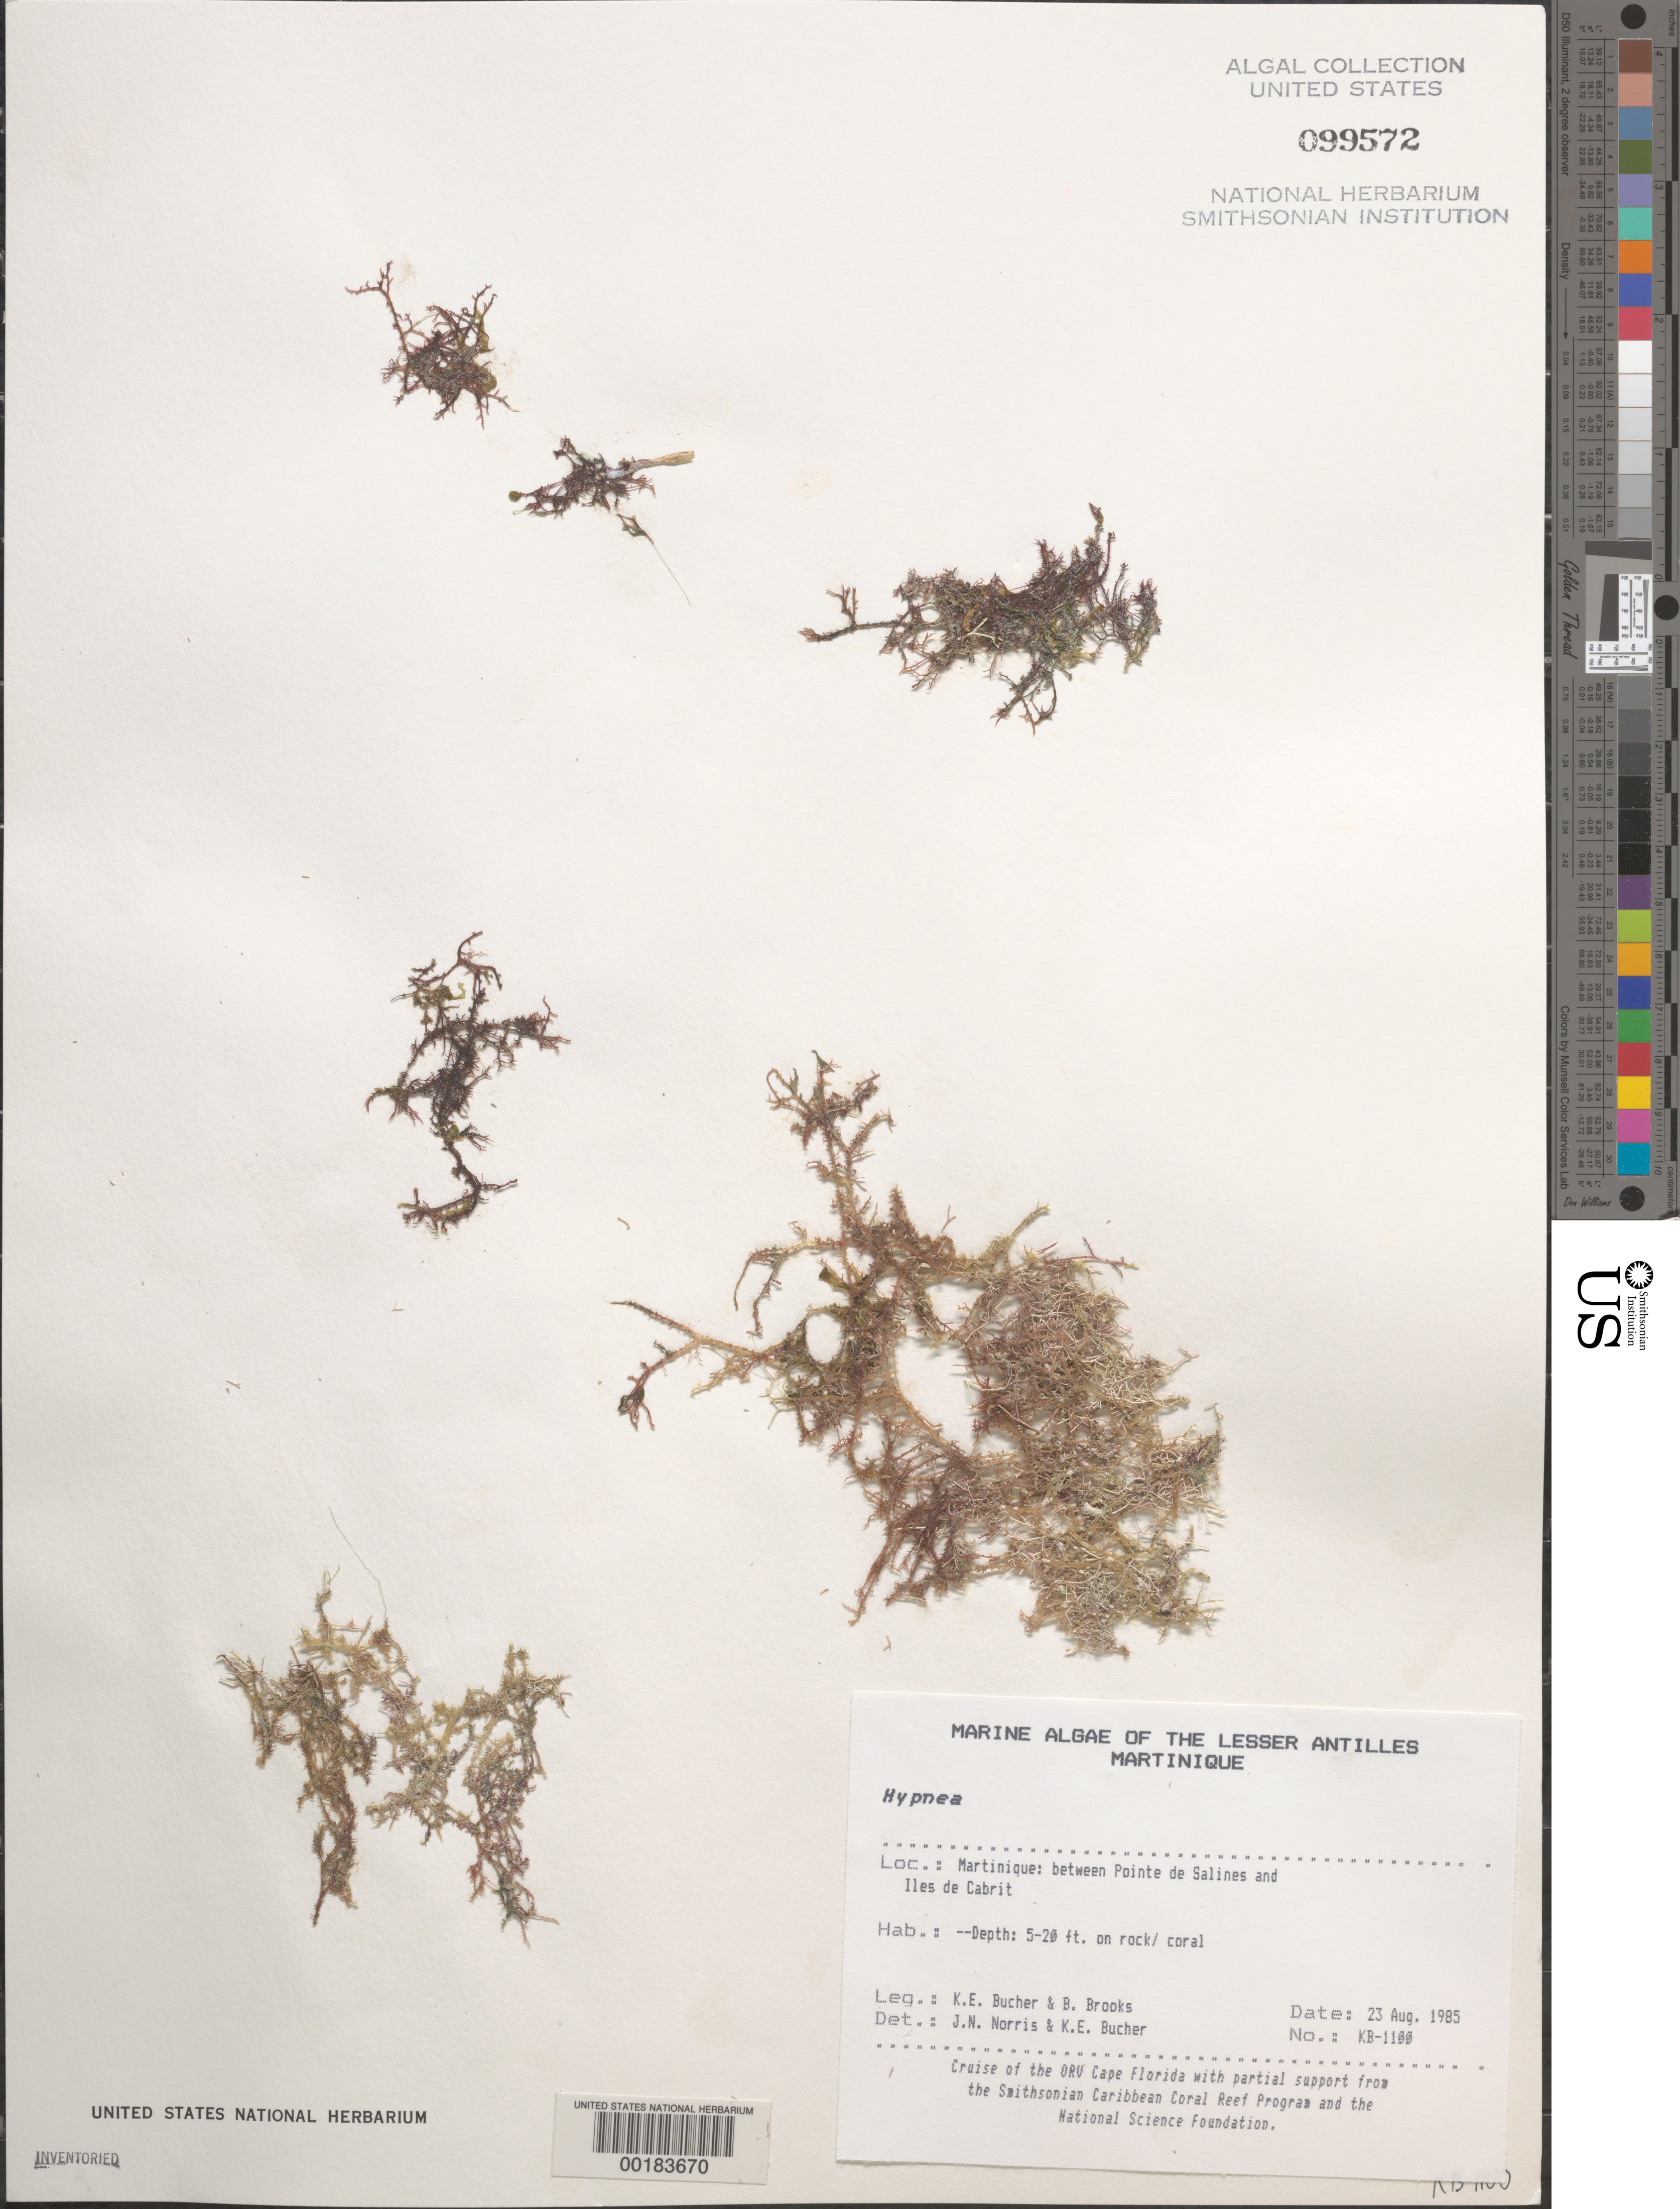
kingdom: Plantae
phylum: Rhodophyta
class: Florideophyceae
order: Gigartinales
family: Cystocloniaceae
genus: Hypnea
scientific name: Hypnea sp.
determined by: Norris, J. N.; Bucher, K. E.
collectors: K. E. Bucher & B. Brooks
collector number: KB-1100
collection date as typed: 23 Aug 1985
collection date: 1985-08-23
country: Martinique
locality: Between Pointe de Salines and Iles de Cabrit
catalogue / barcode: US 99572